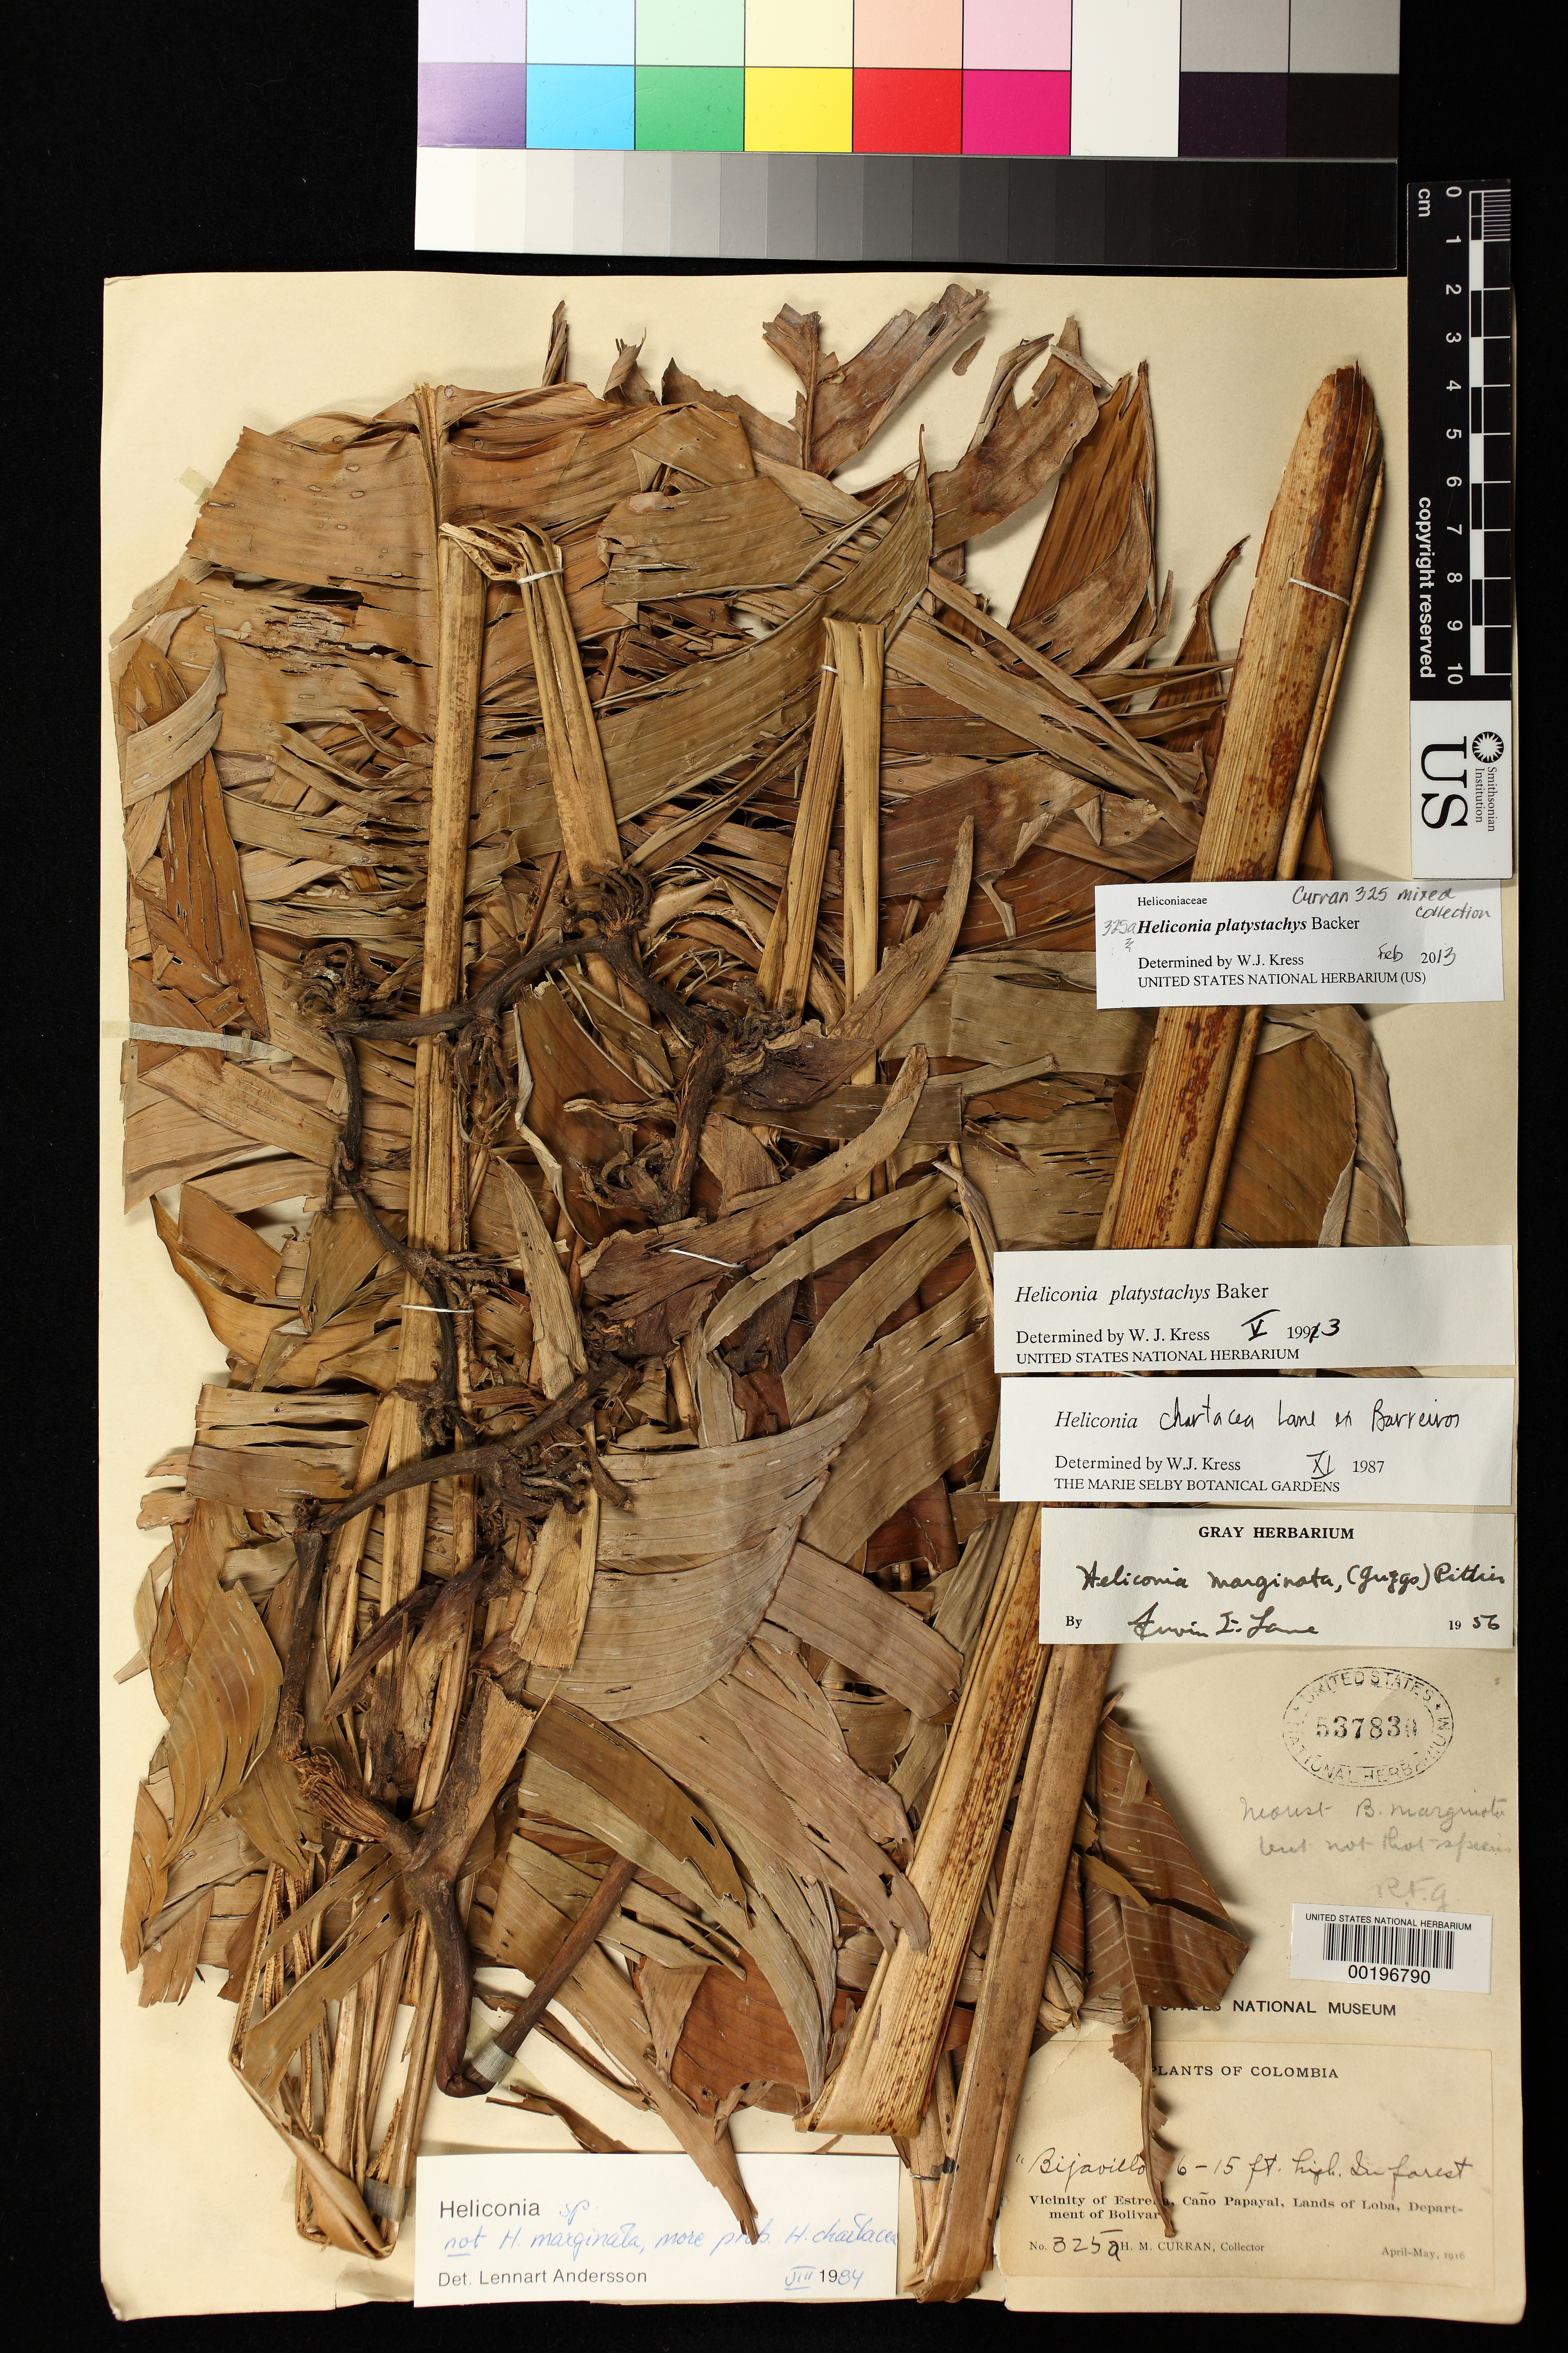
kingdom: Plantae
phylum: Tracheophyta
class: Liliopsida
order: Zingiberales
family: Heliconiaceae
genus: Heliconia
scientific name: Heliconia platystachys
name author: Baker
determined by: Kress, W. J., (US), Smithsonian Institution - National Museum of Natural History (UNITED STATES)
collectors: H. M. Curran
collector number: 325a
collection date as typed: Apr 1916 to -- May 1916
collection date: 1916-04/1916-05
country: Colombia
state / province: Bolívar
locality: Vicinity of Estrella, Caño Papayal, Lands of Loba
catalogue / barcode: US 537830